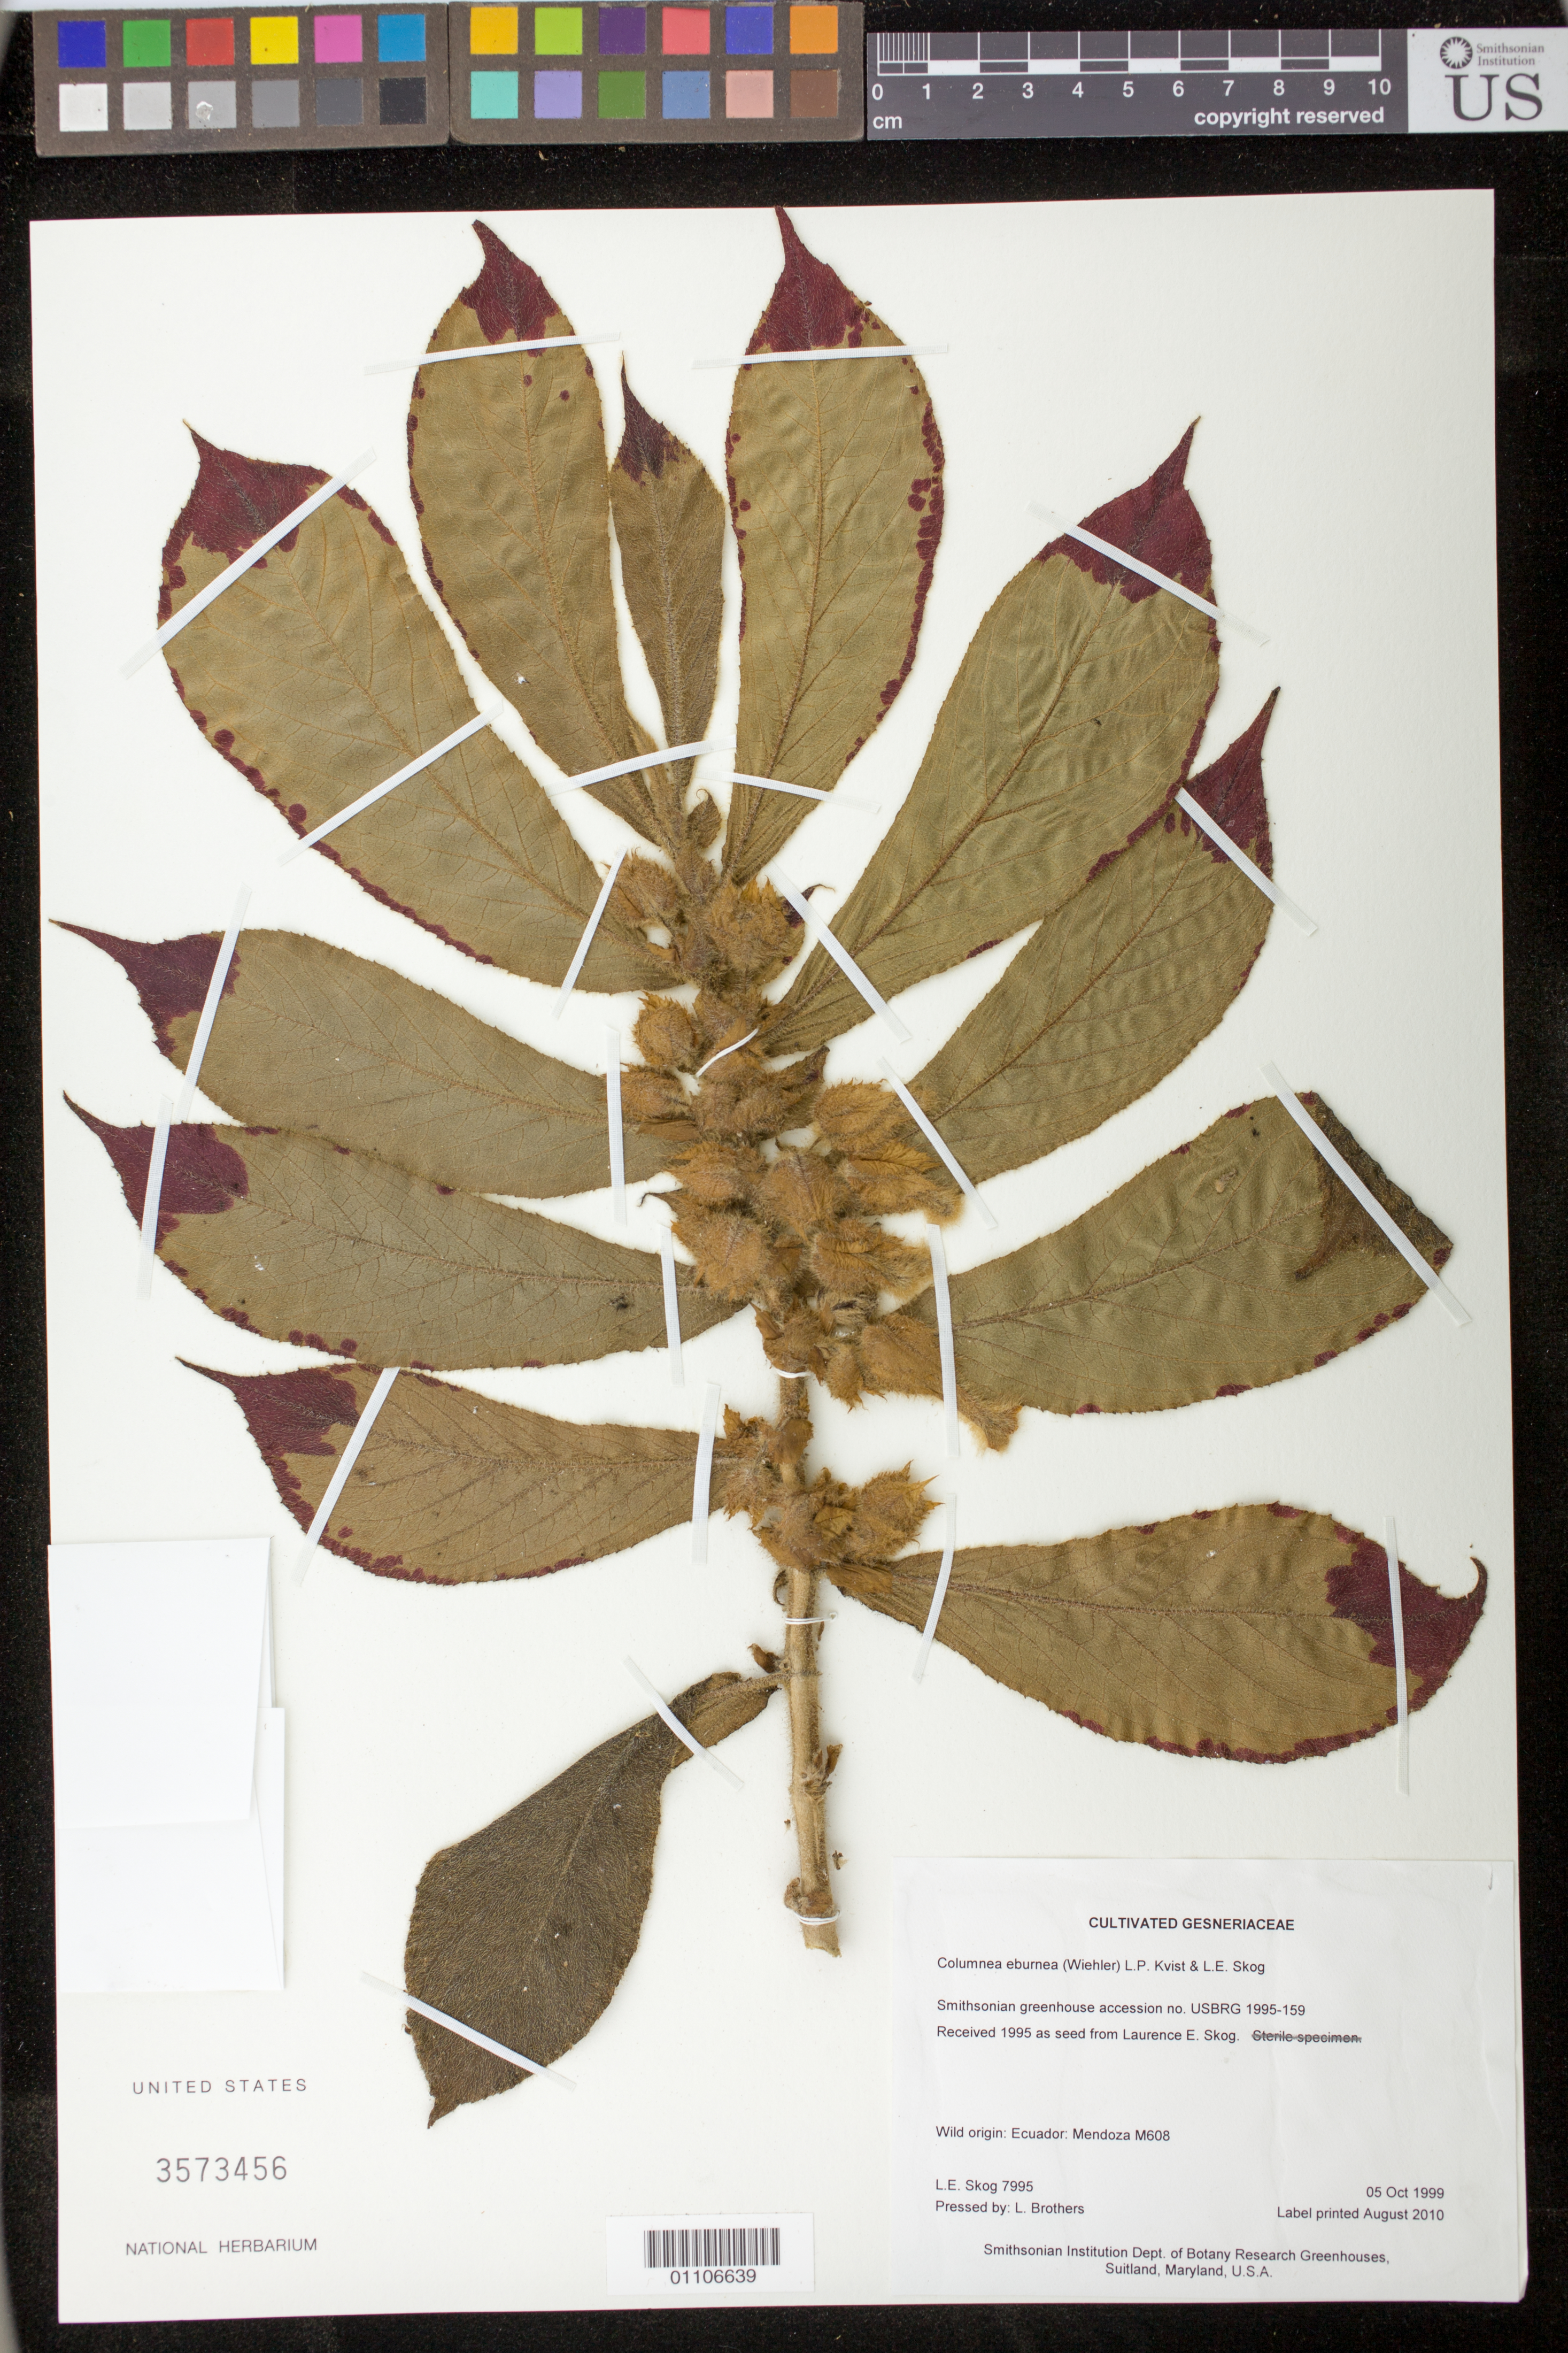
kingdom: Plantae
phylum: Tracheophyta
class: Magnoliopsida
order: Lamiales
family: Gesneriaceae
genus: Columnea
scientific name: Columnea eburnea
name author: (Wiehler) L.P. Kvist & L.E. Skog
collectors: L. E. Skog & L. Brothers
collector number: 7995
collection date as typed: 05 Oct 1999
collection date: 1999-10-05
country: Ecuador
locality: Smithsonian Institution Dept. of Botany Research Greenhouses, Suitland, Maryland, U.S.A.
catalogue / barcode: US 3573456